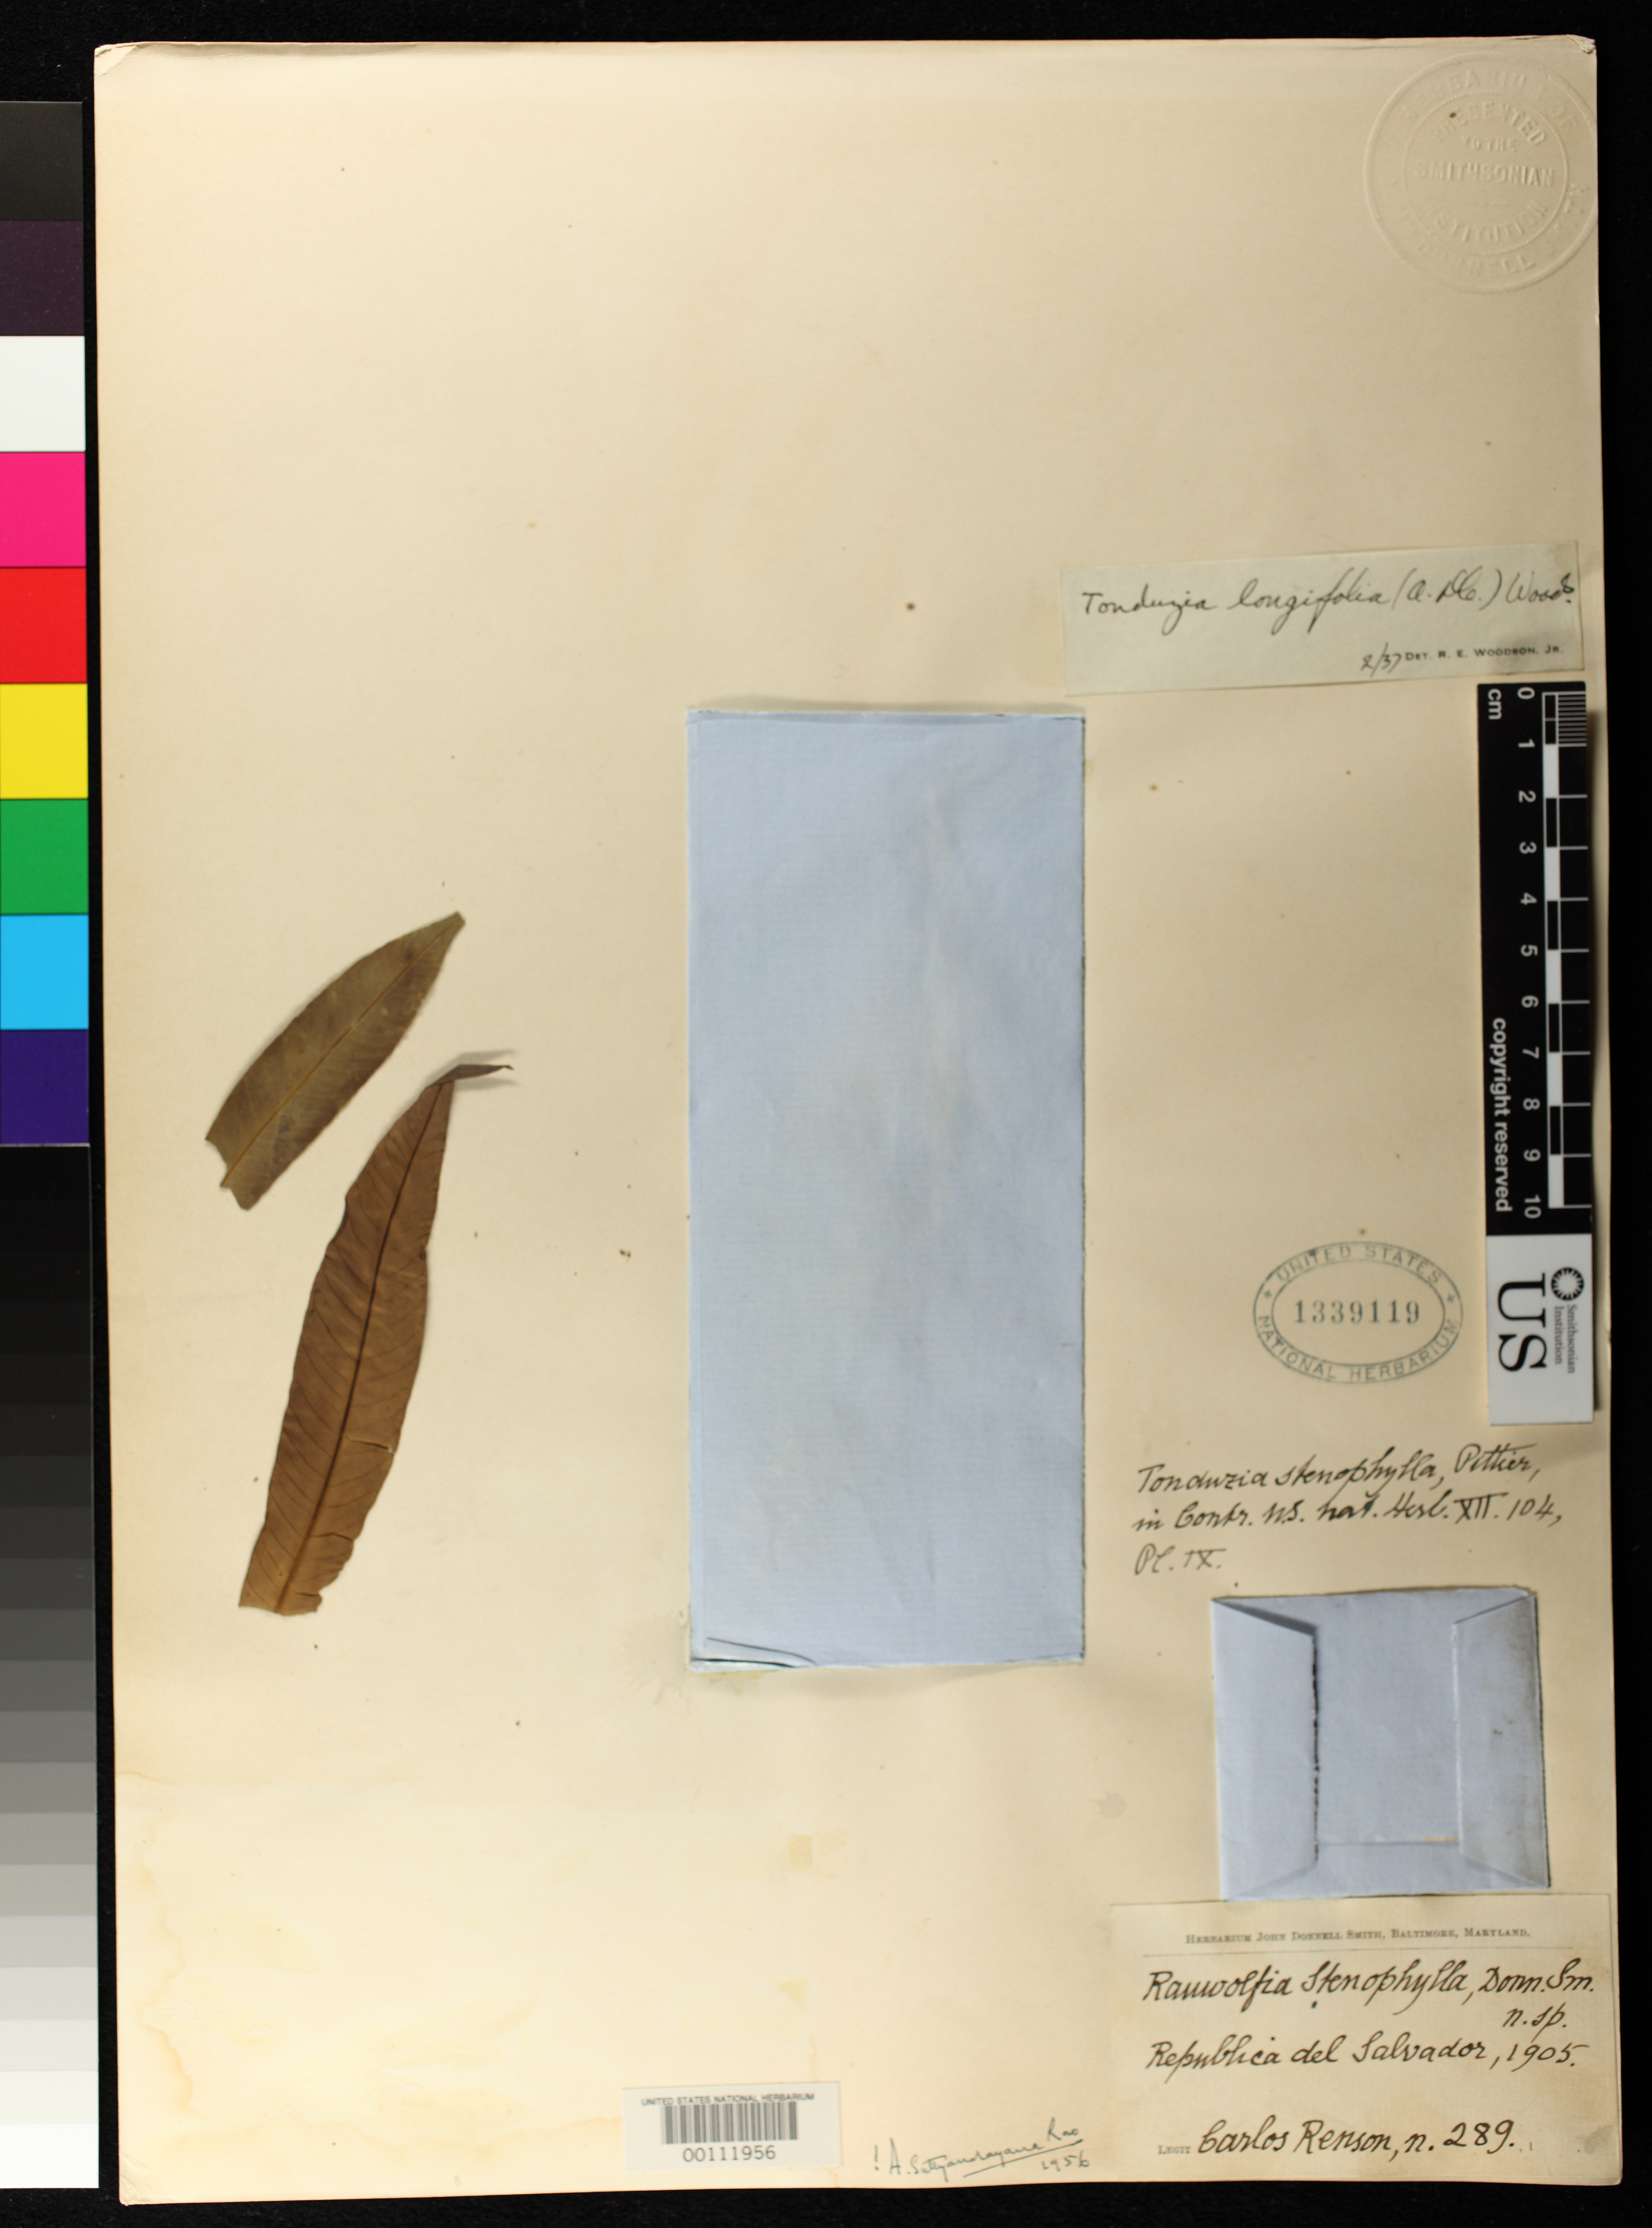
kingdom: Plantae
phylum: Tracheophyta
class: Magnoliopsida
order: Gentianales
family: Apocynaceae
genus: Rauvolfia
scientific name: Rauvolfia stenophylla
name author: Donn. Sm.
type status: Isotype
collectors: C. Renson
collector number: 289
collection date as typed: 1905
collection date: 1905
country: El Salvador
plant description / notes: Protologue, "Typum in herb. Musei Nationalis vidi". This sheet (USNH 1339119) received from the John Donnell Smith herbarium is presumably an isotype.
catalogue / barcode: US 1339119